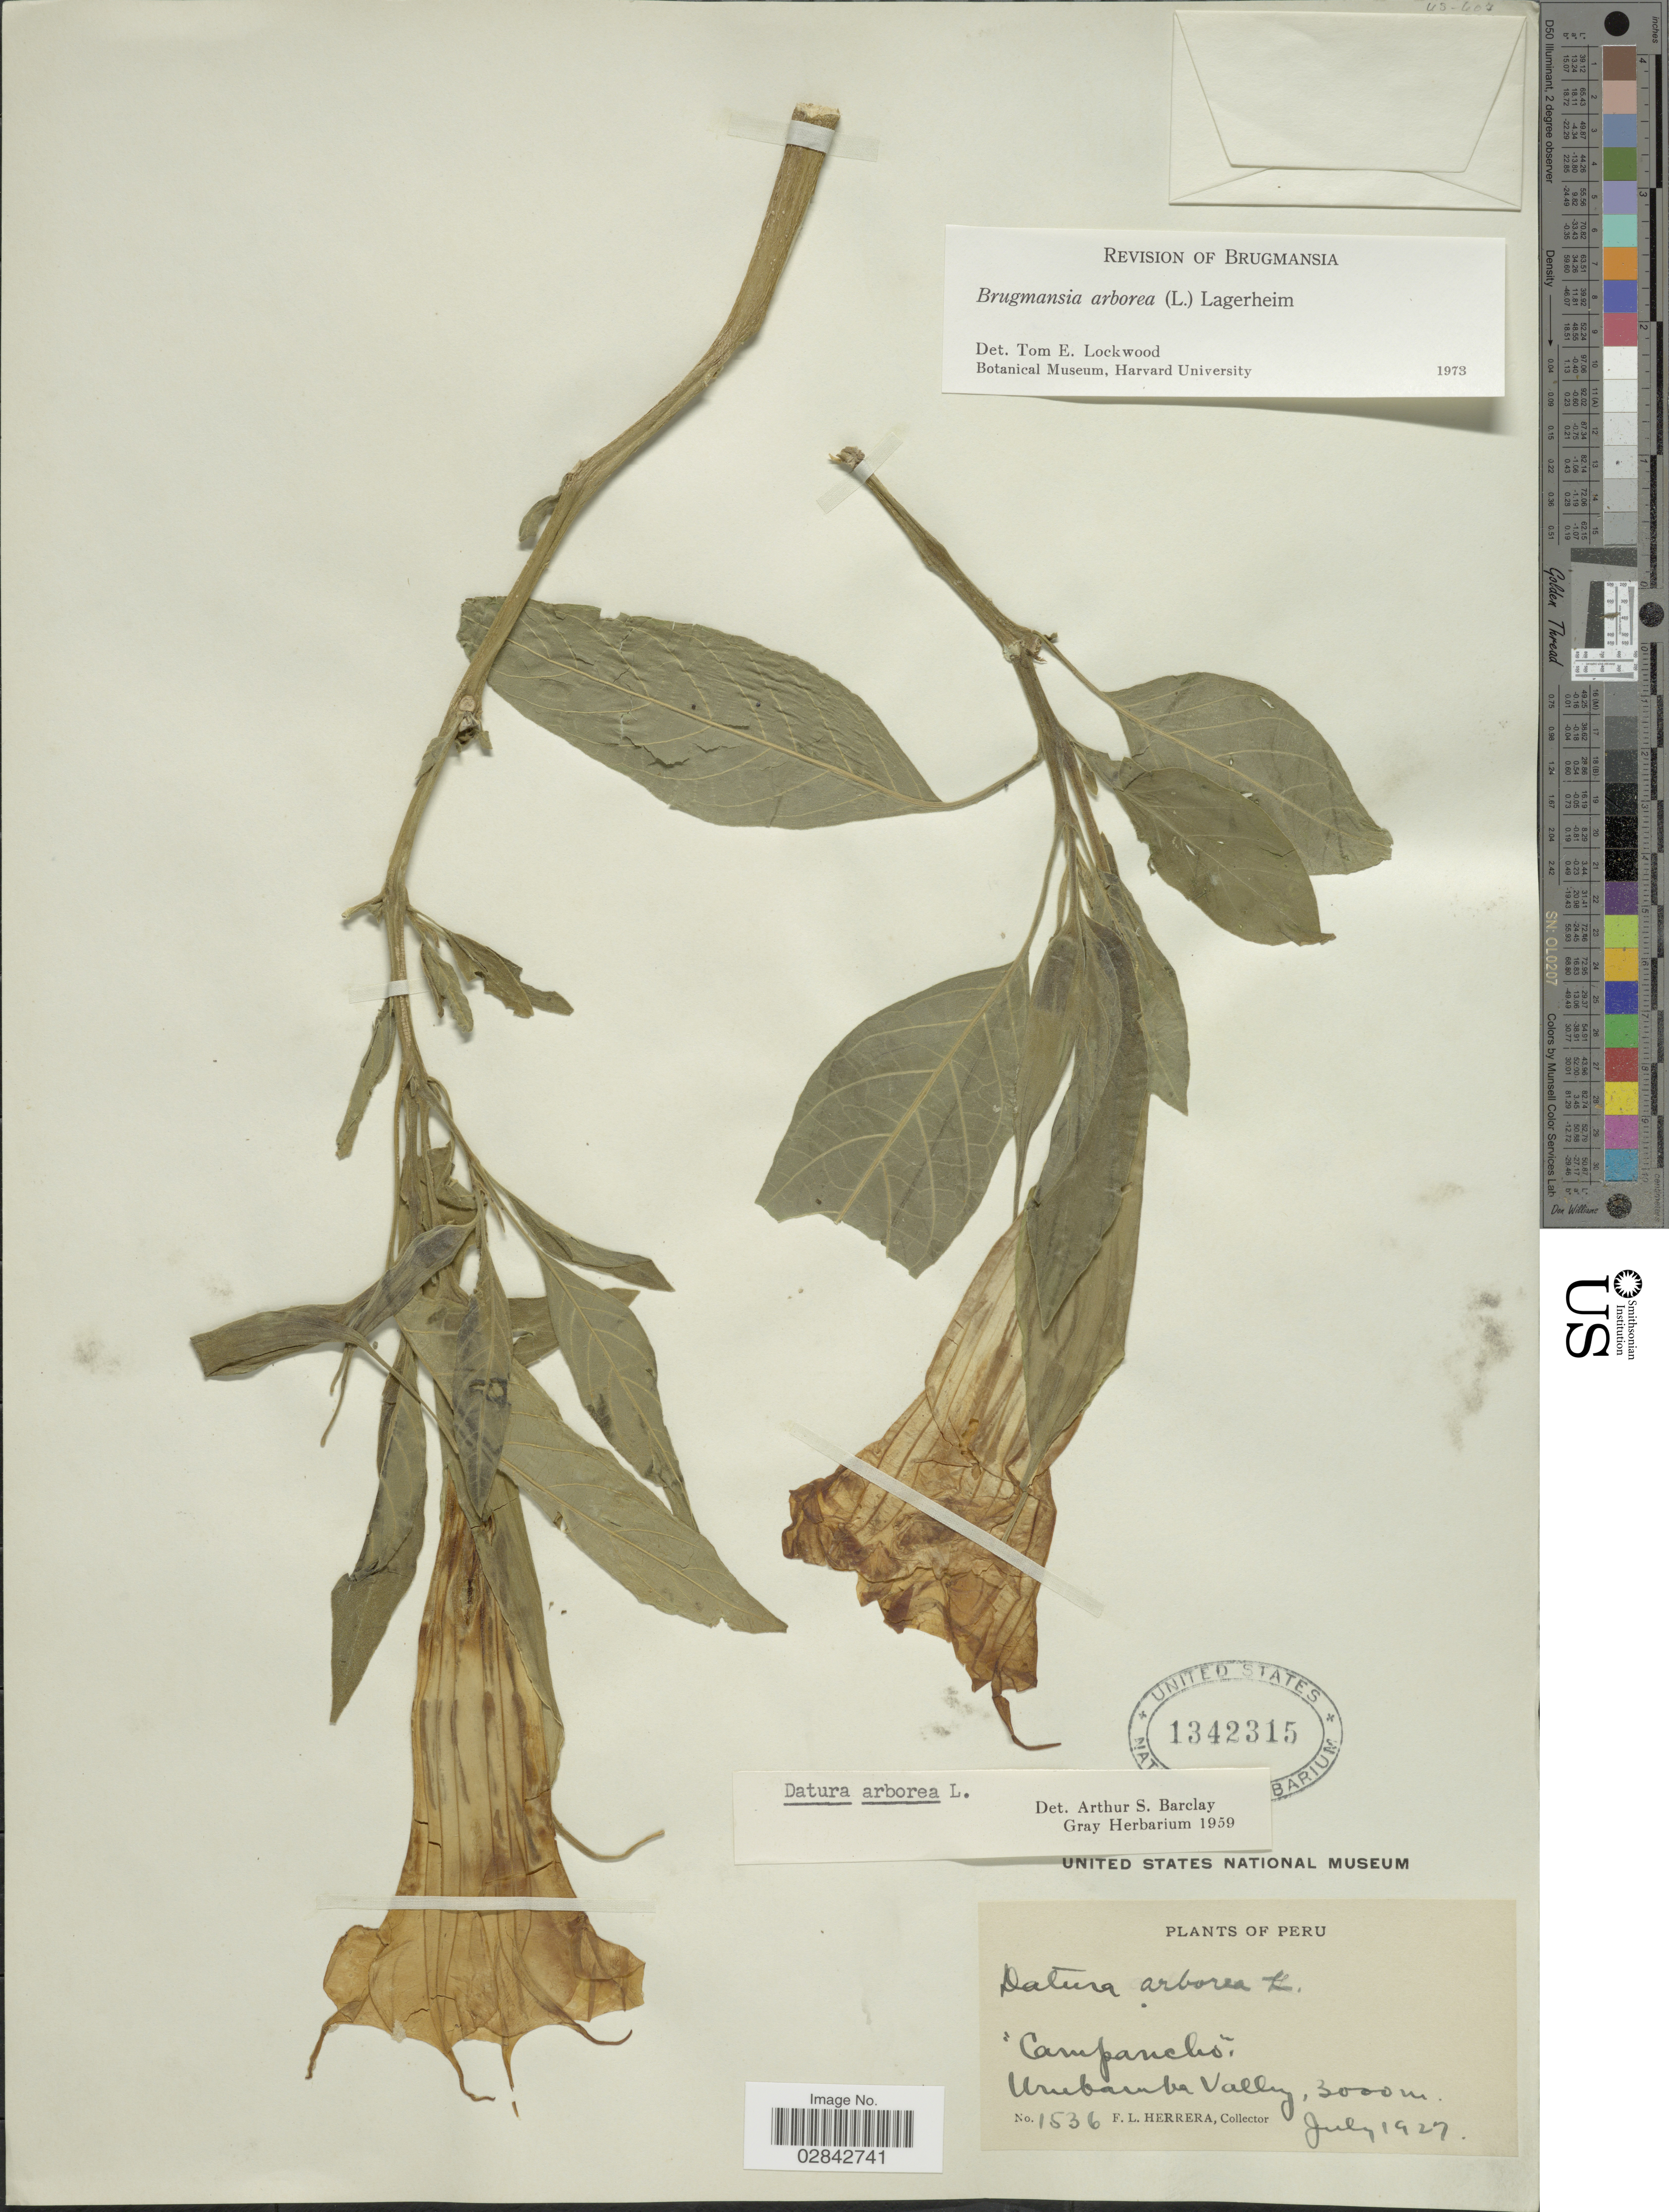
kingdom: Plantae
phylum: Tracheophyta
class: Magnoliopsida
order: Solanales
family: Solanaceae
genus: Brugmansia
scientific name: Brugmansia arborea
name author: (L.) Lagerh.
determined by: Lockwood, T. E.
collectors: F. L. Herrera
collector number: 1536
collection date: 1927-07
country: Peru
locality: Urubamba Valley.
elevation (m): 3000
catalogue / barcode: US 1342315